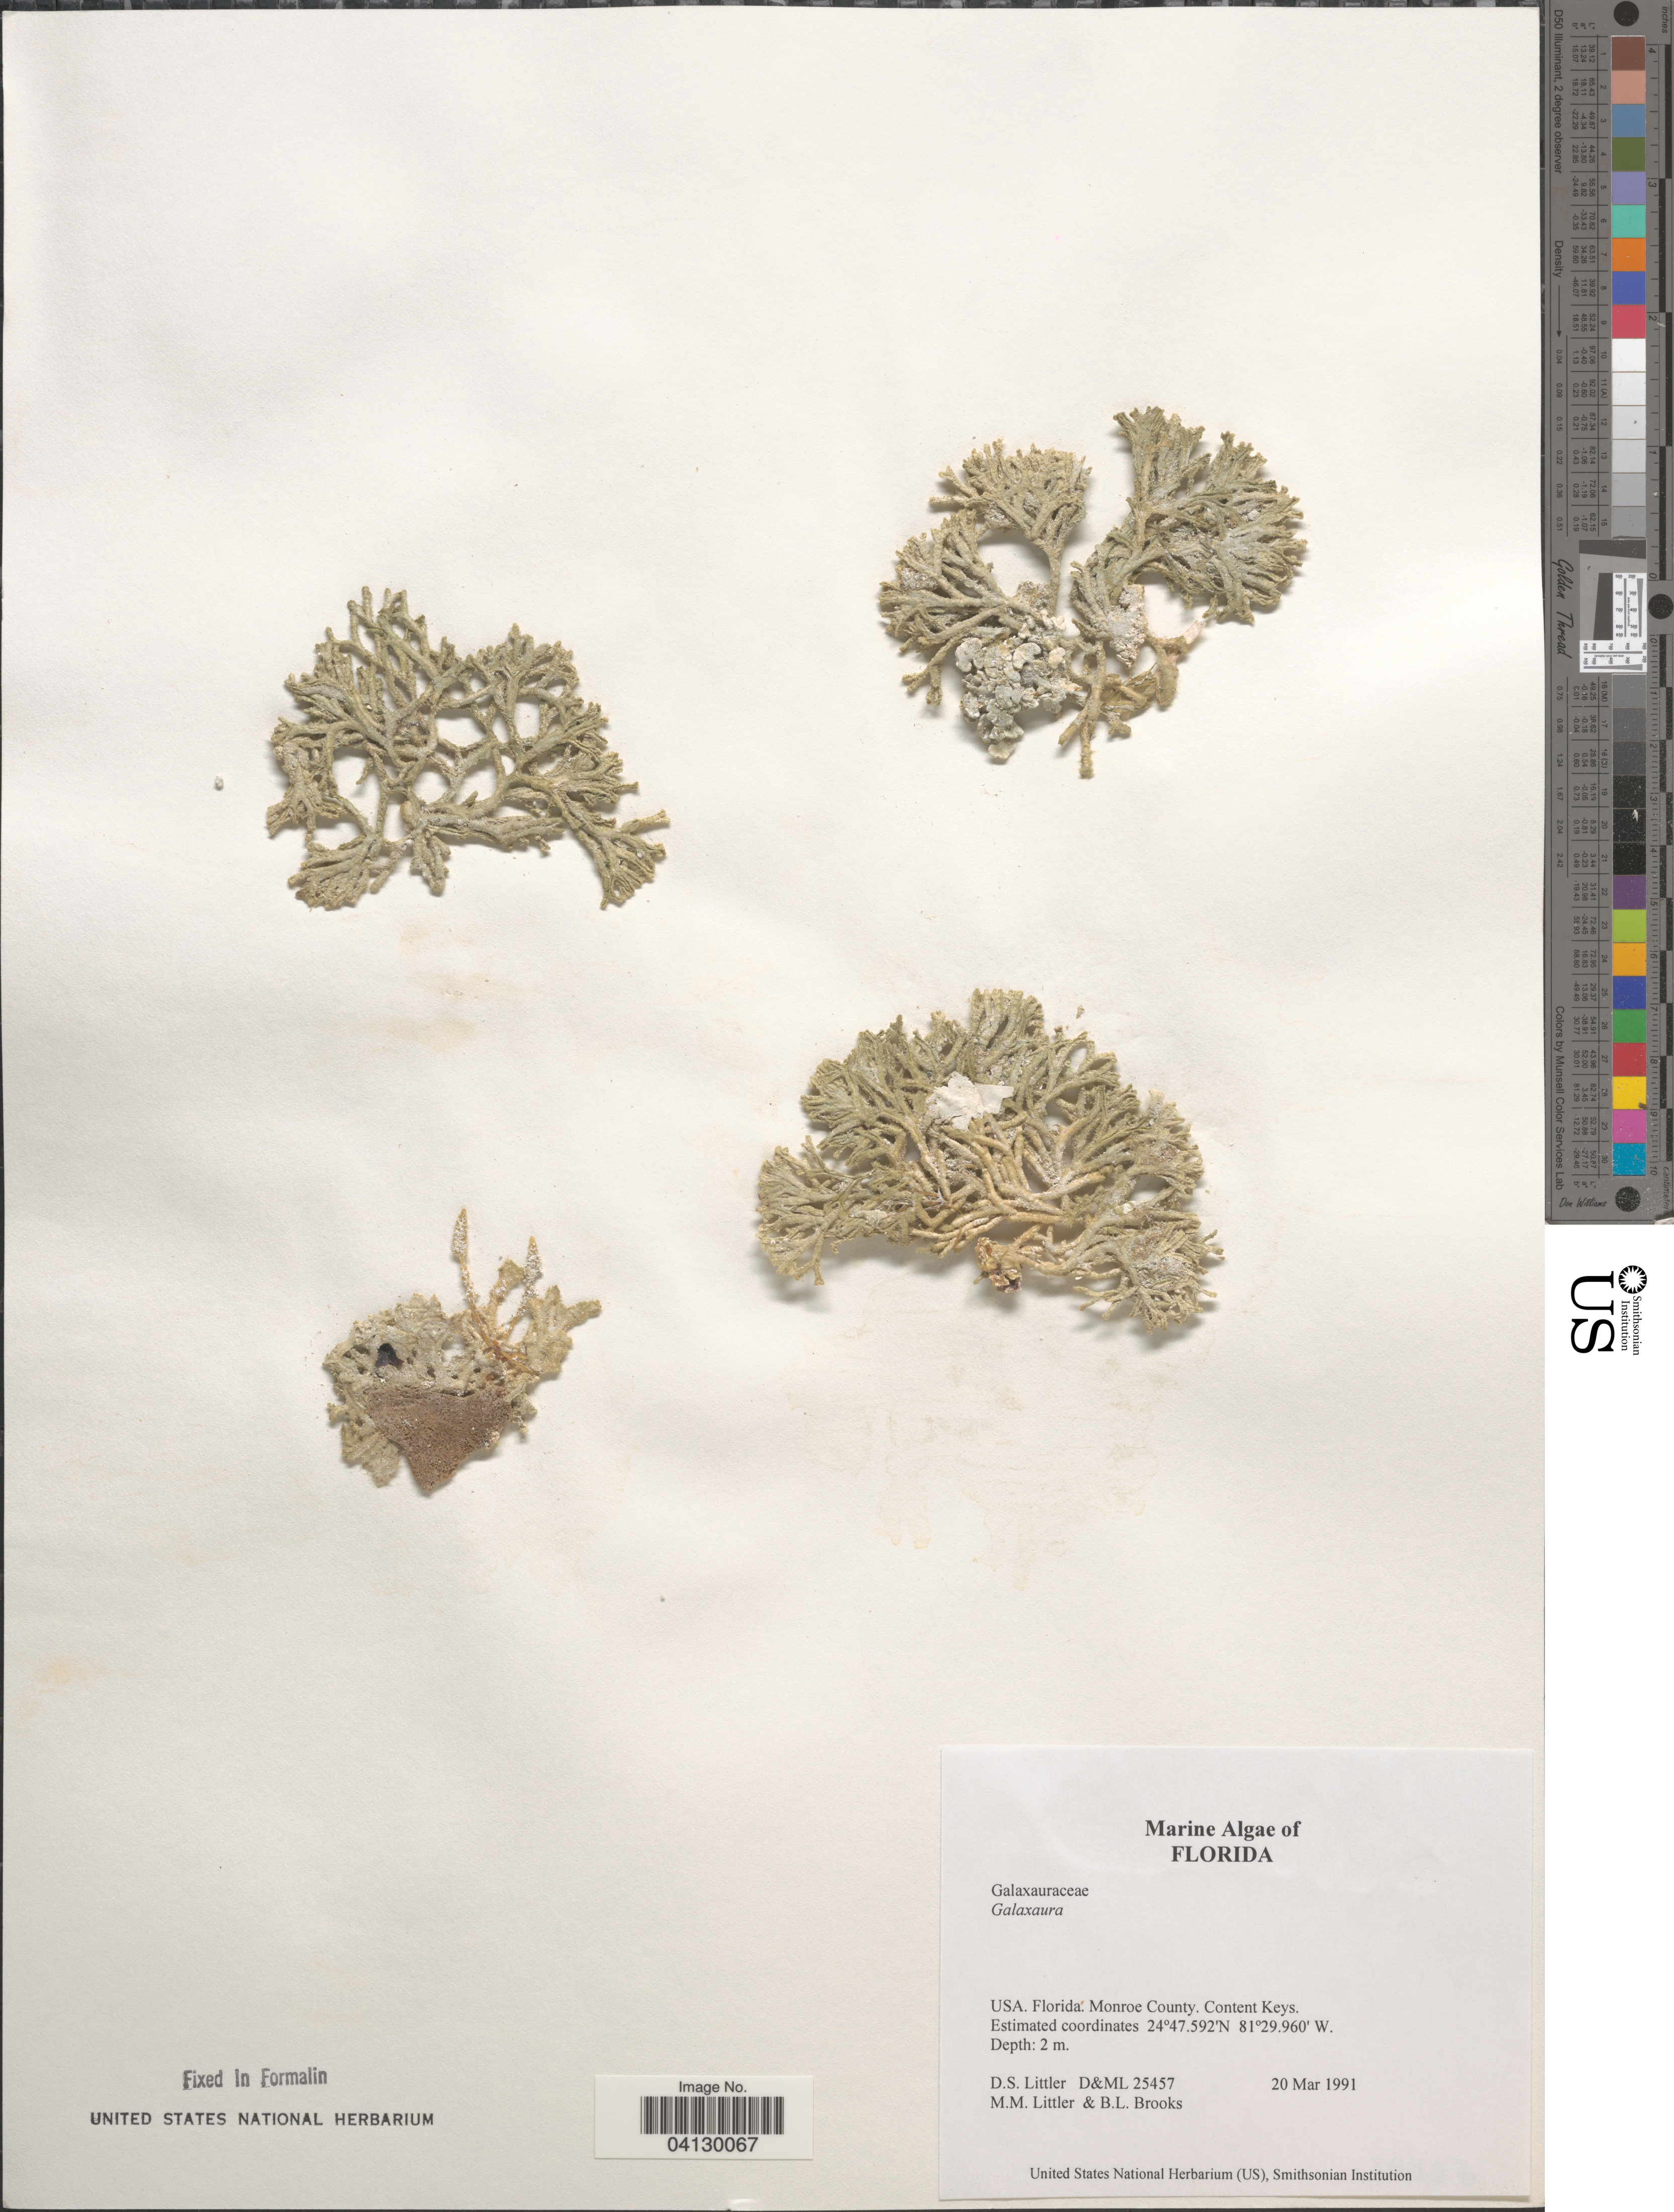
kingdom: Plantae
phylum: Rhodophyta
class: Florideophyceae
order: Nemaliales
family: Galaxauraceae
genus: Galaxaura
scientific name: Galaxaura rugosa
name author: (Ellis & Sol.) J.V.Lamouroux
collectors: D. S. Littler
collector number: D&ML 25457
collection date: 1991-03-20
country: United States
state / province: Florida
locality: Monroe County. Content Keys.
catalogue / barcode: US 328827